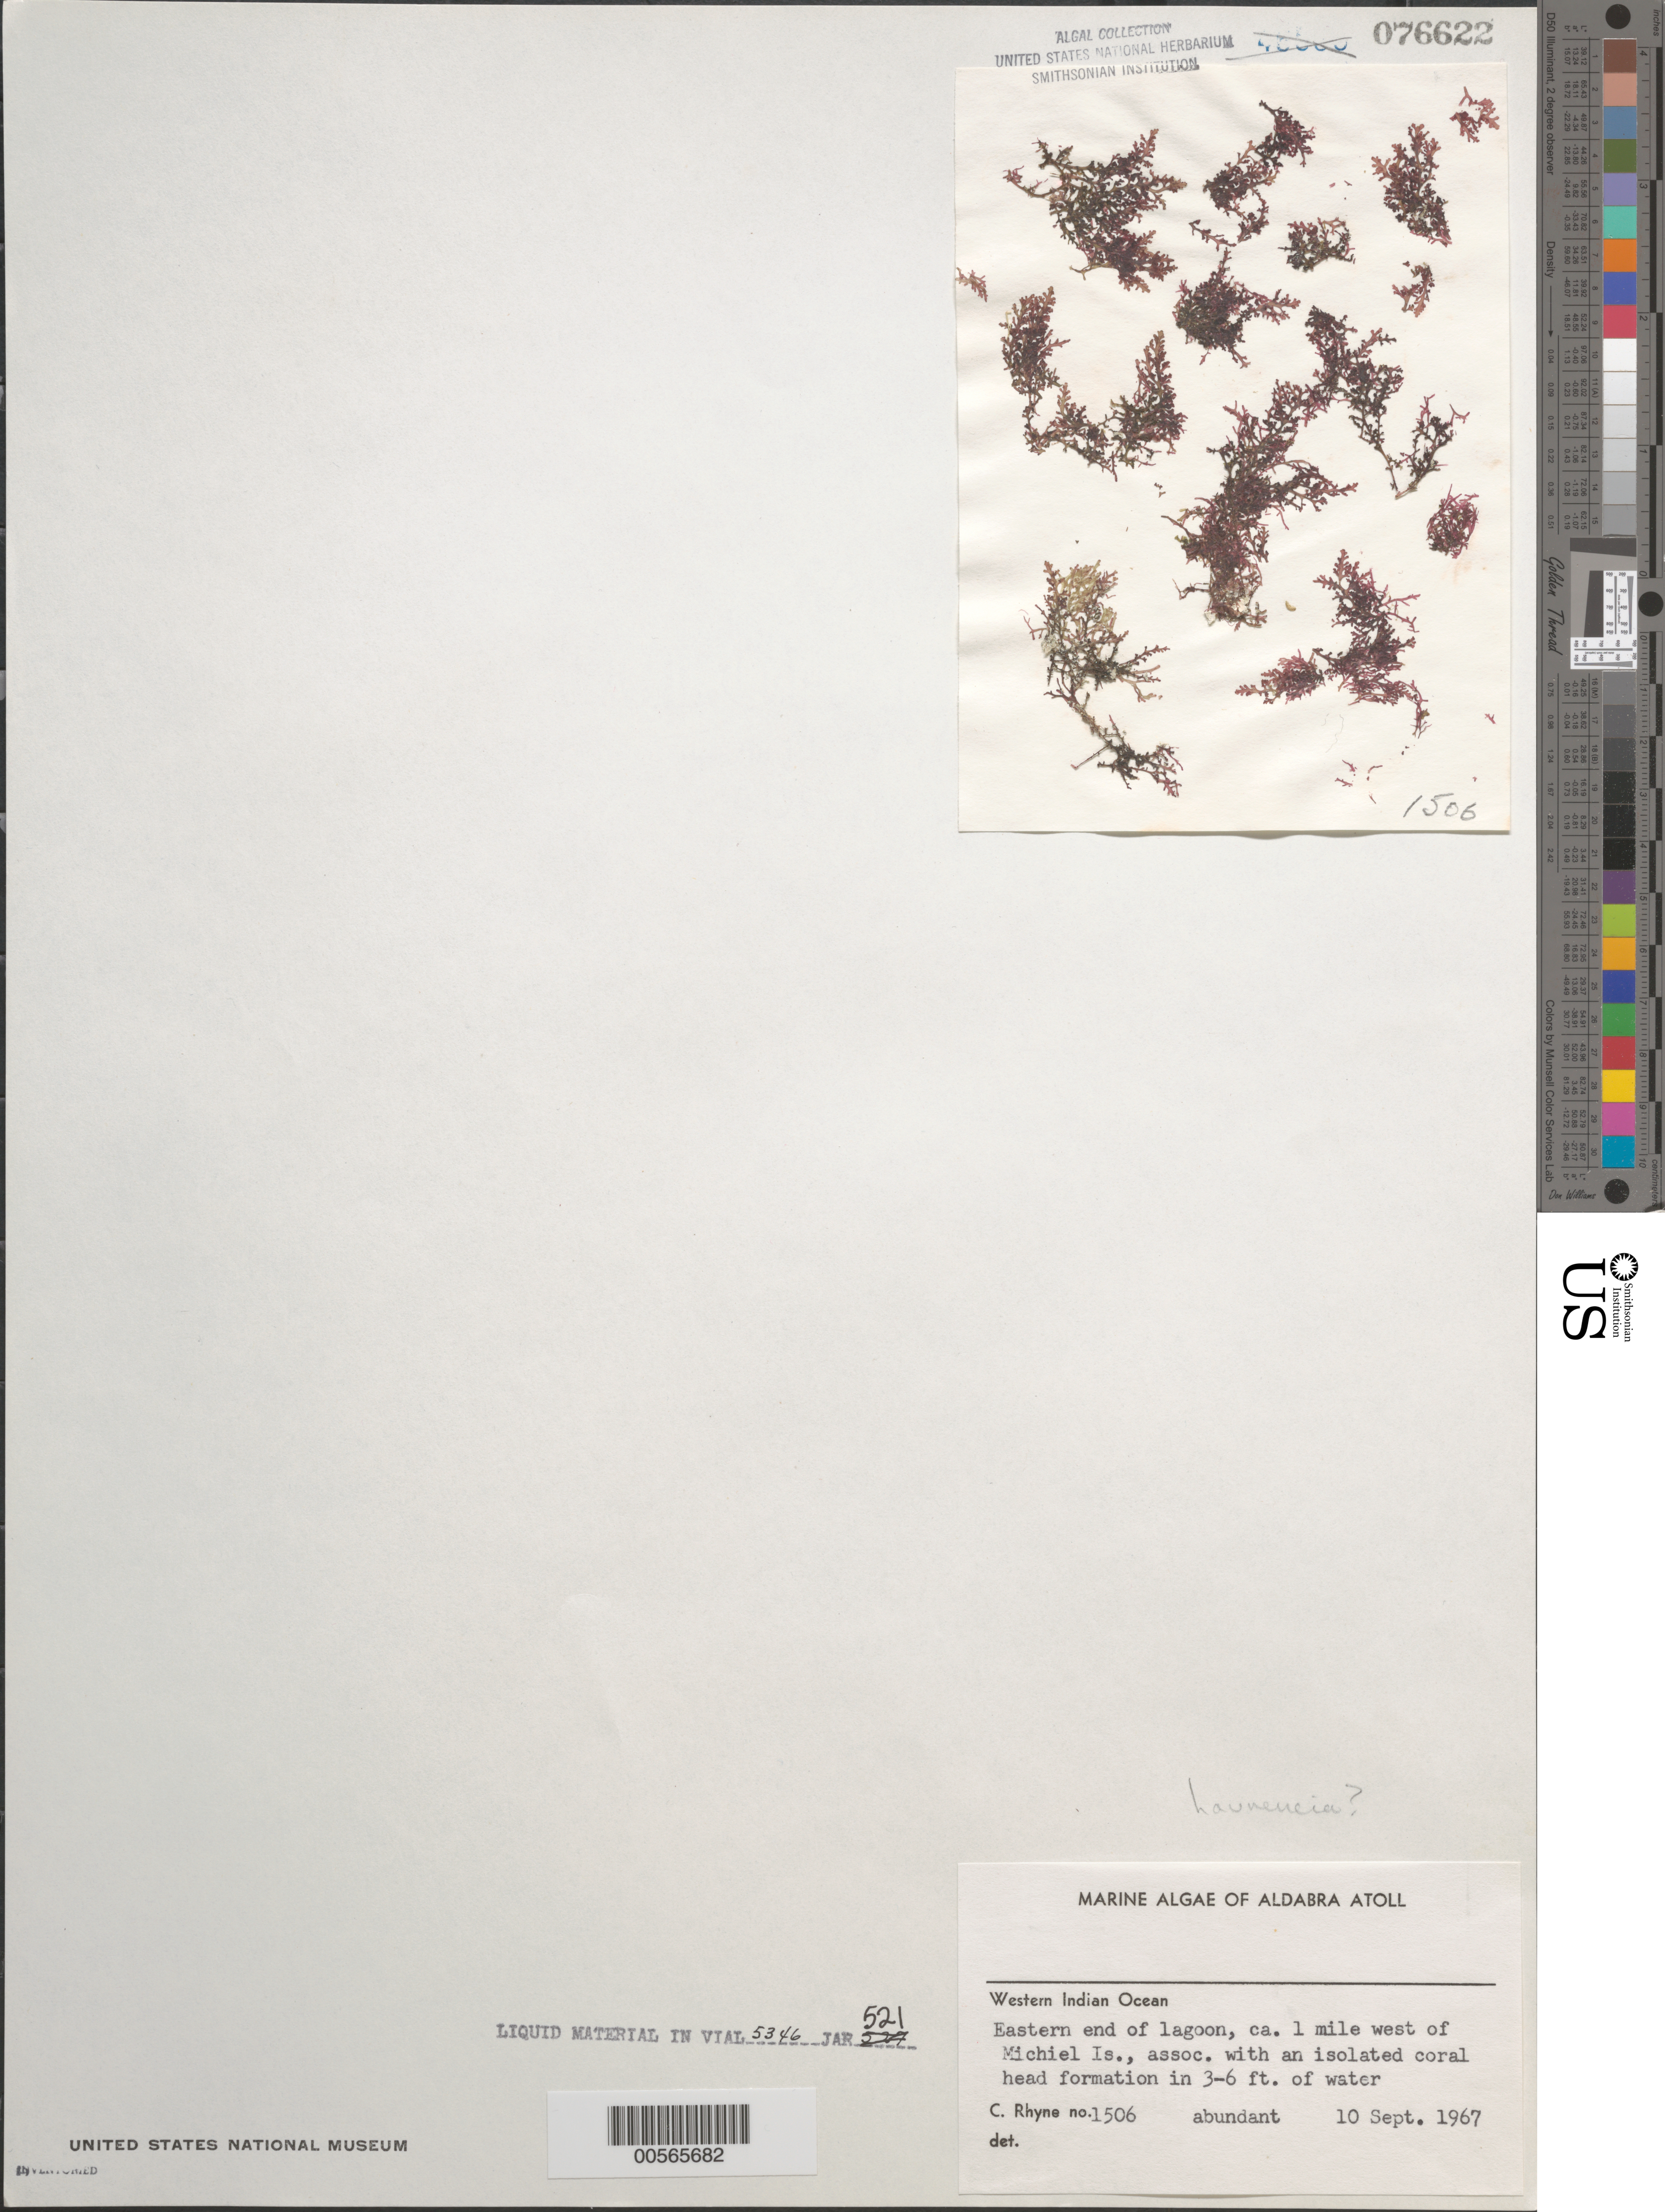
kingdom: Plantae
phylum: Rhodophyta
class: Florideophyceae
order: Ceramiales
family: Rhodomelaceae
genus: Laurencia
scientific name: Laurencia sp.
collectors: C. Rhyne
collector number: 1506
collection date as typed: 10 Sep 1967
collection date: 1967-09-10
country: Seychelles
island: Aldabra Atoll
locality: Ca. 1 mile west of Michiel Island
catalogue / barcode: US 76622